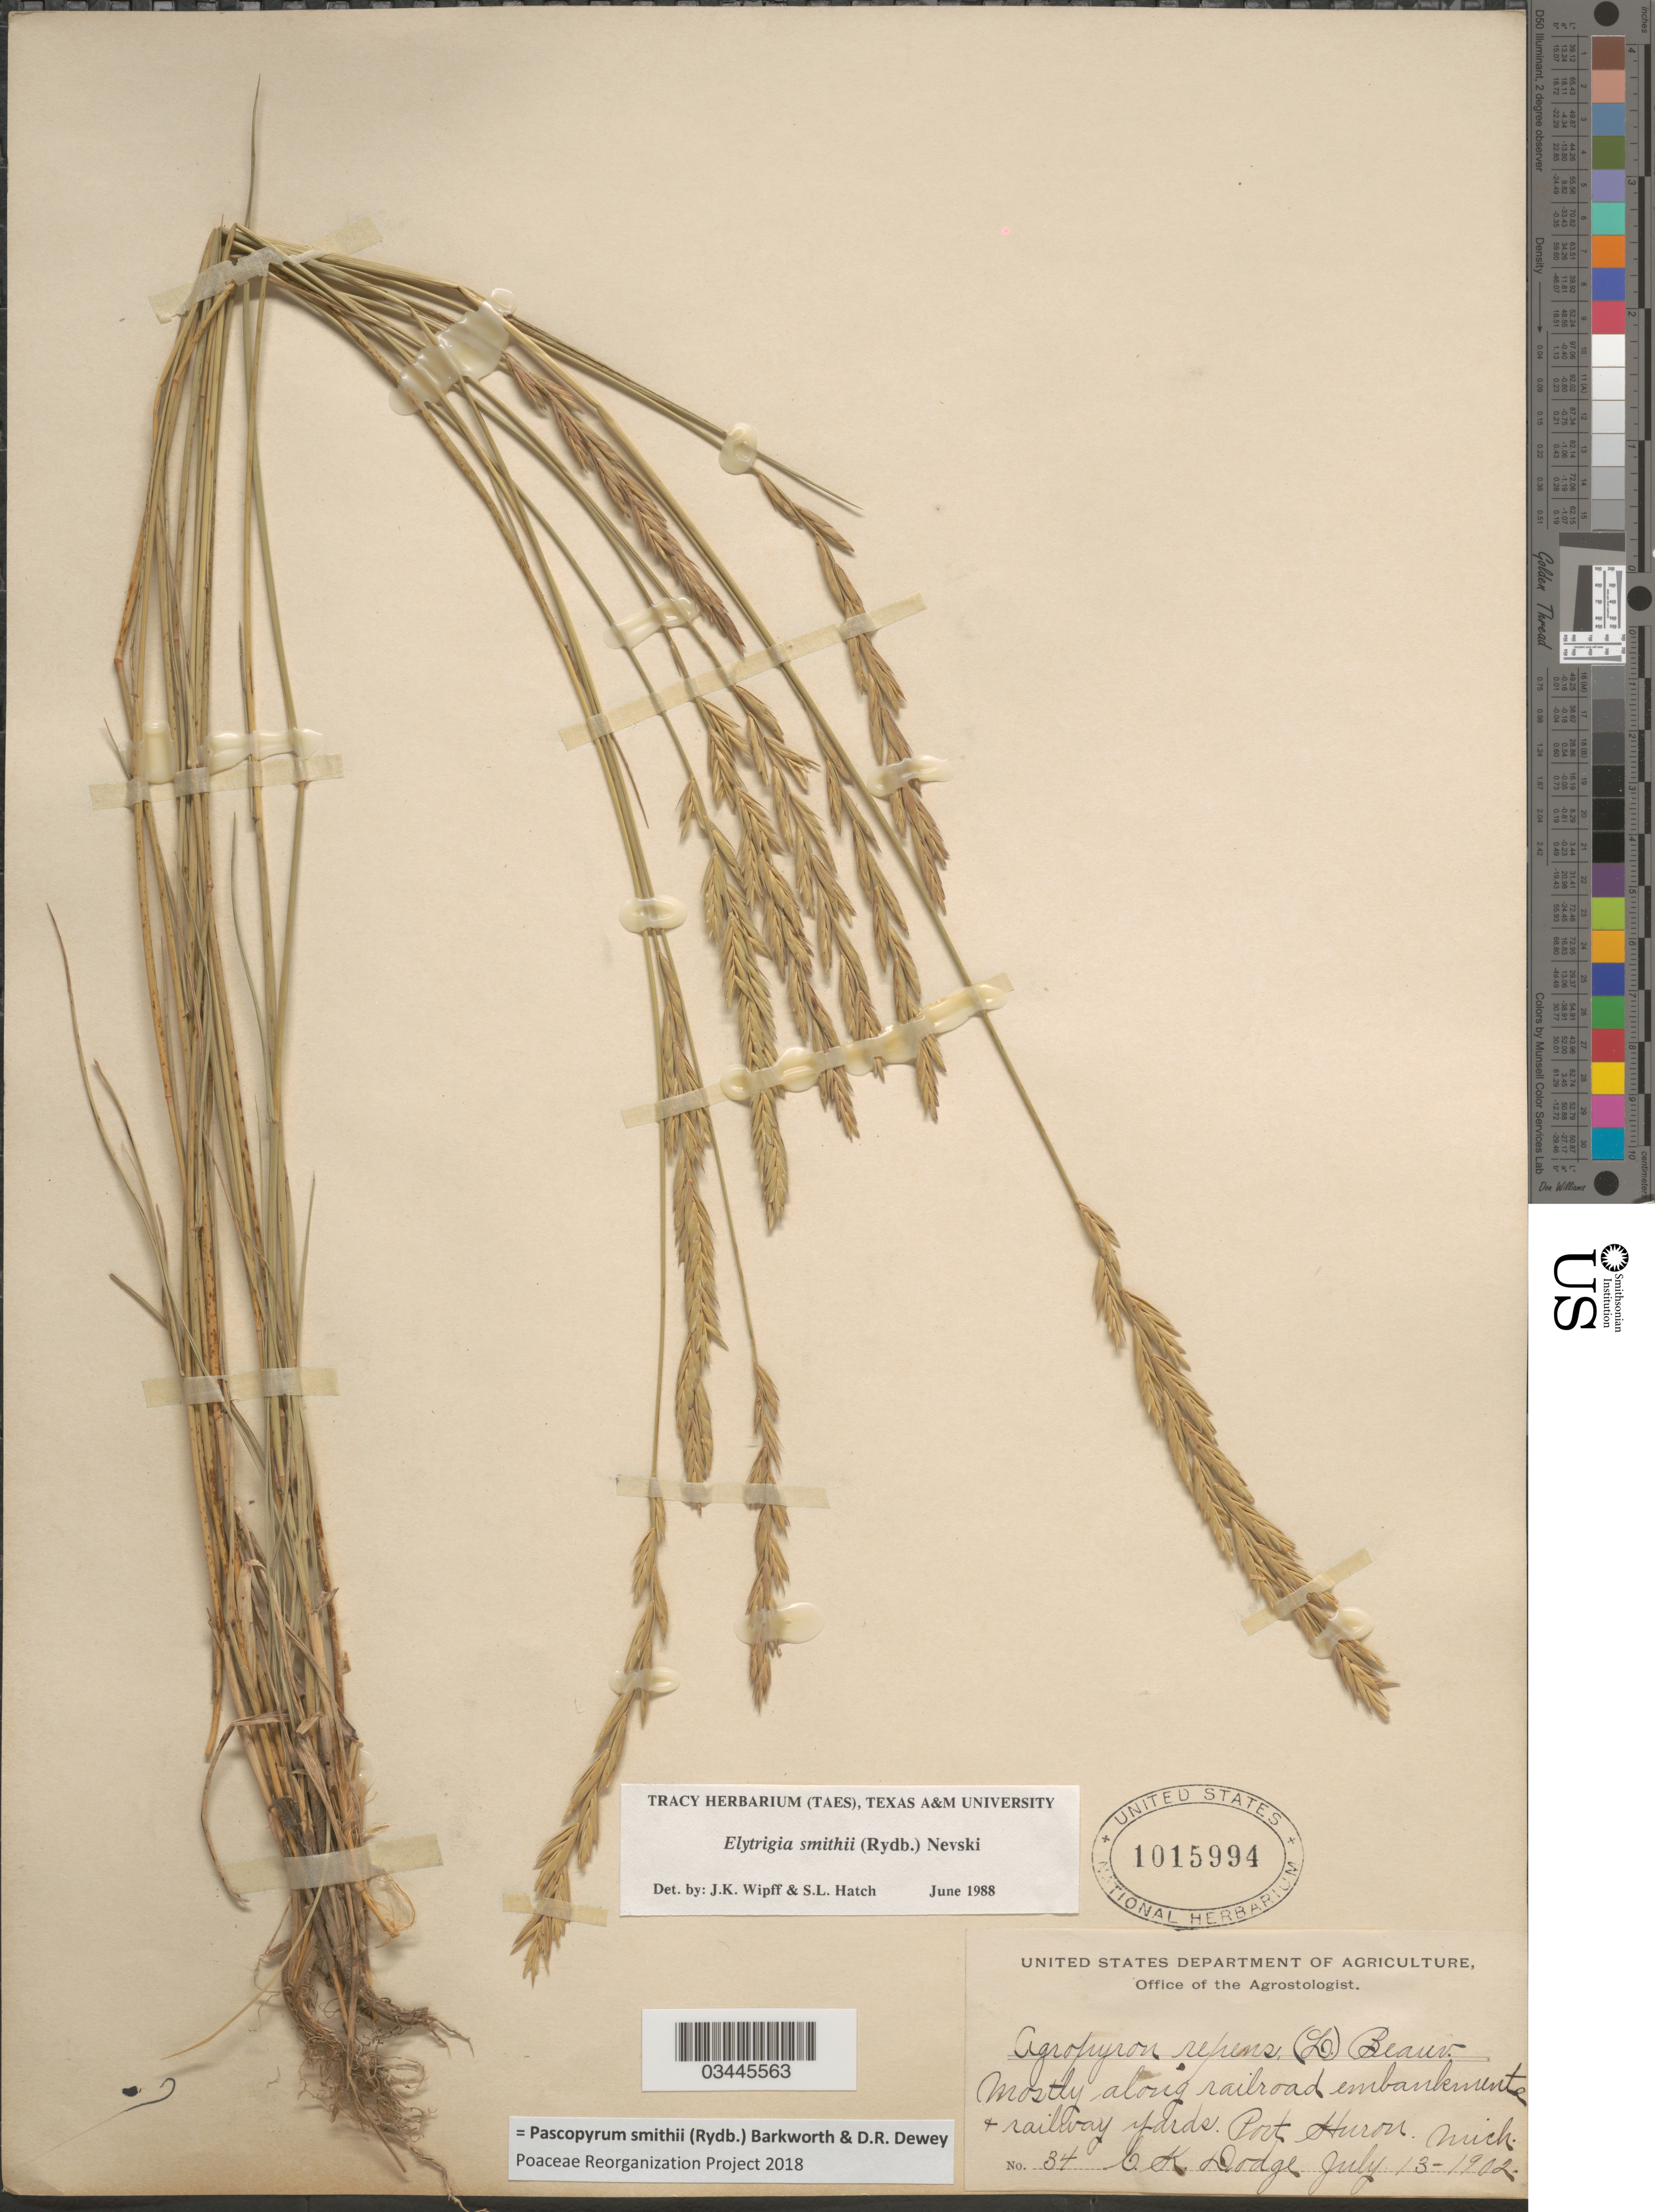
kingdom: Plantae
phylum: Tracheophyta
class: Liliopsida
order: Poales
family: Poaceae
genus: Pascopyrum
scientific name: Pascopyrum smithii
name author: (Rydb.) Barkworth & Dewey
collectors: C. Dodge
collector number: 34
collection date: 1902-07-13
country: United States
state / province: Michigan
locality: Mostly along railroad embankment & railway yards. Port Huron.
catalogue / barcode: US 1015994